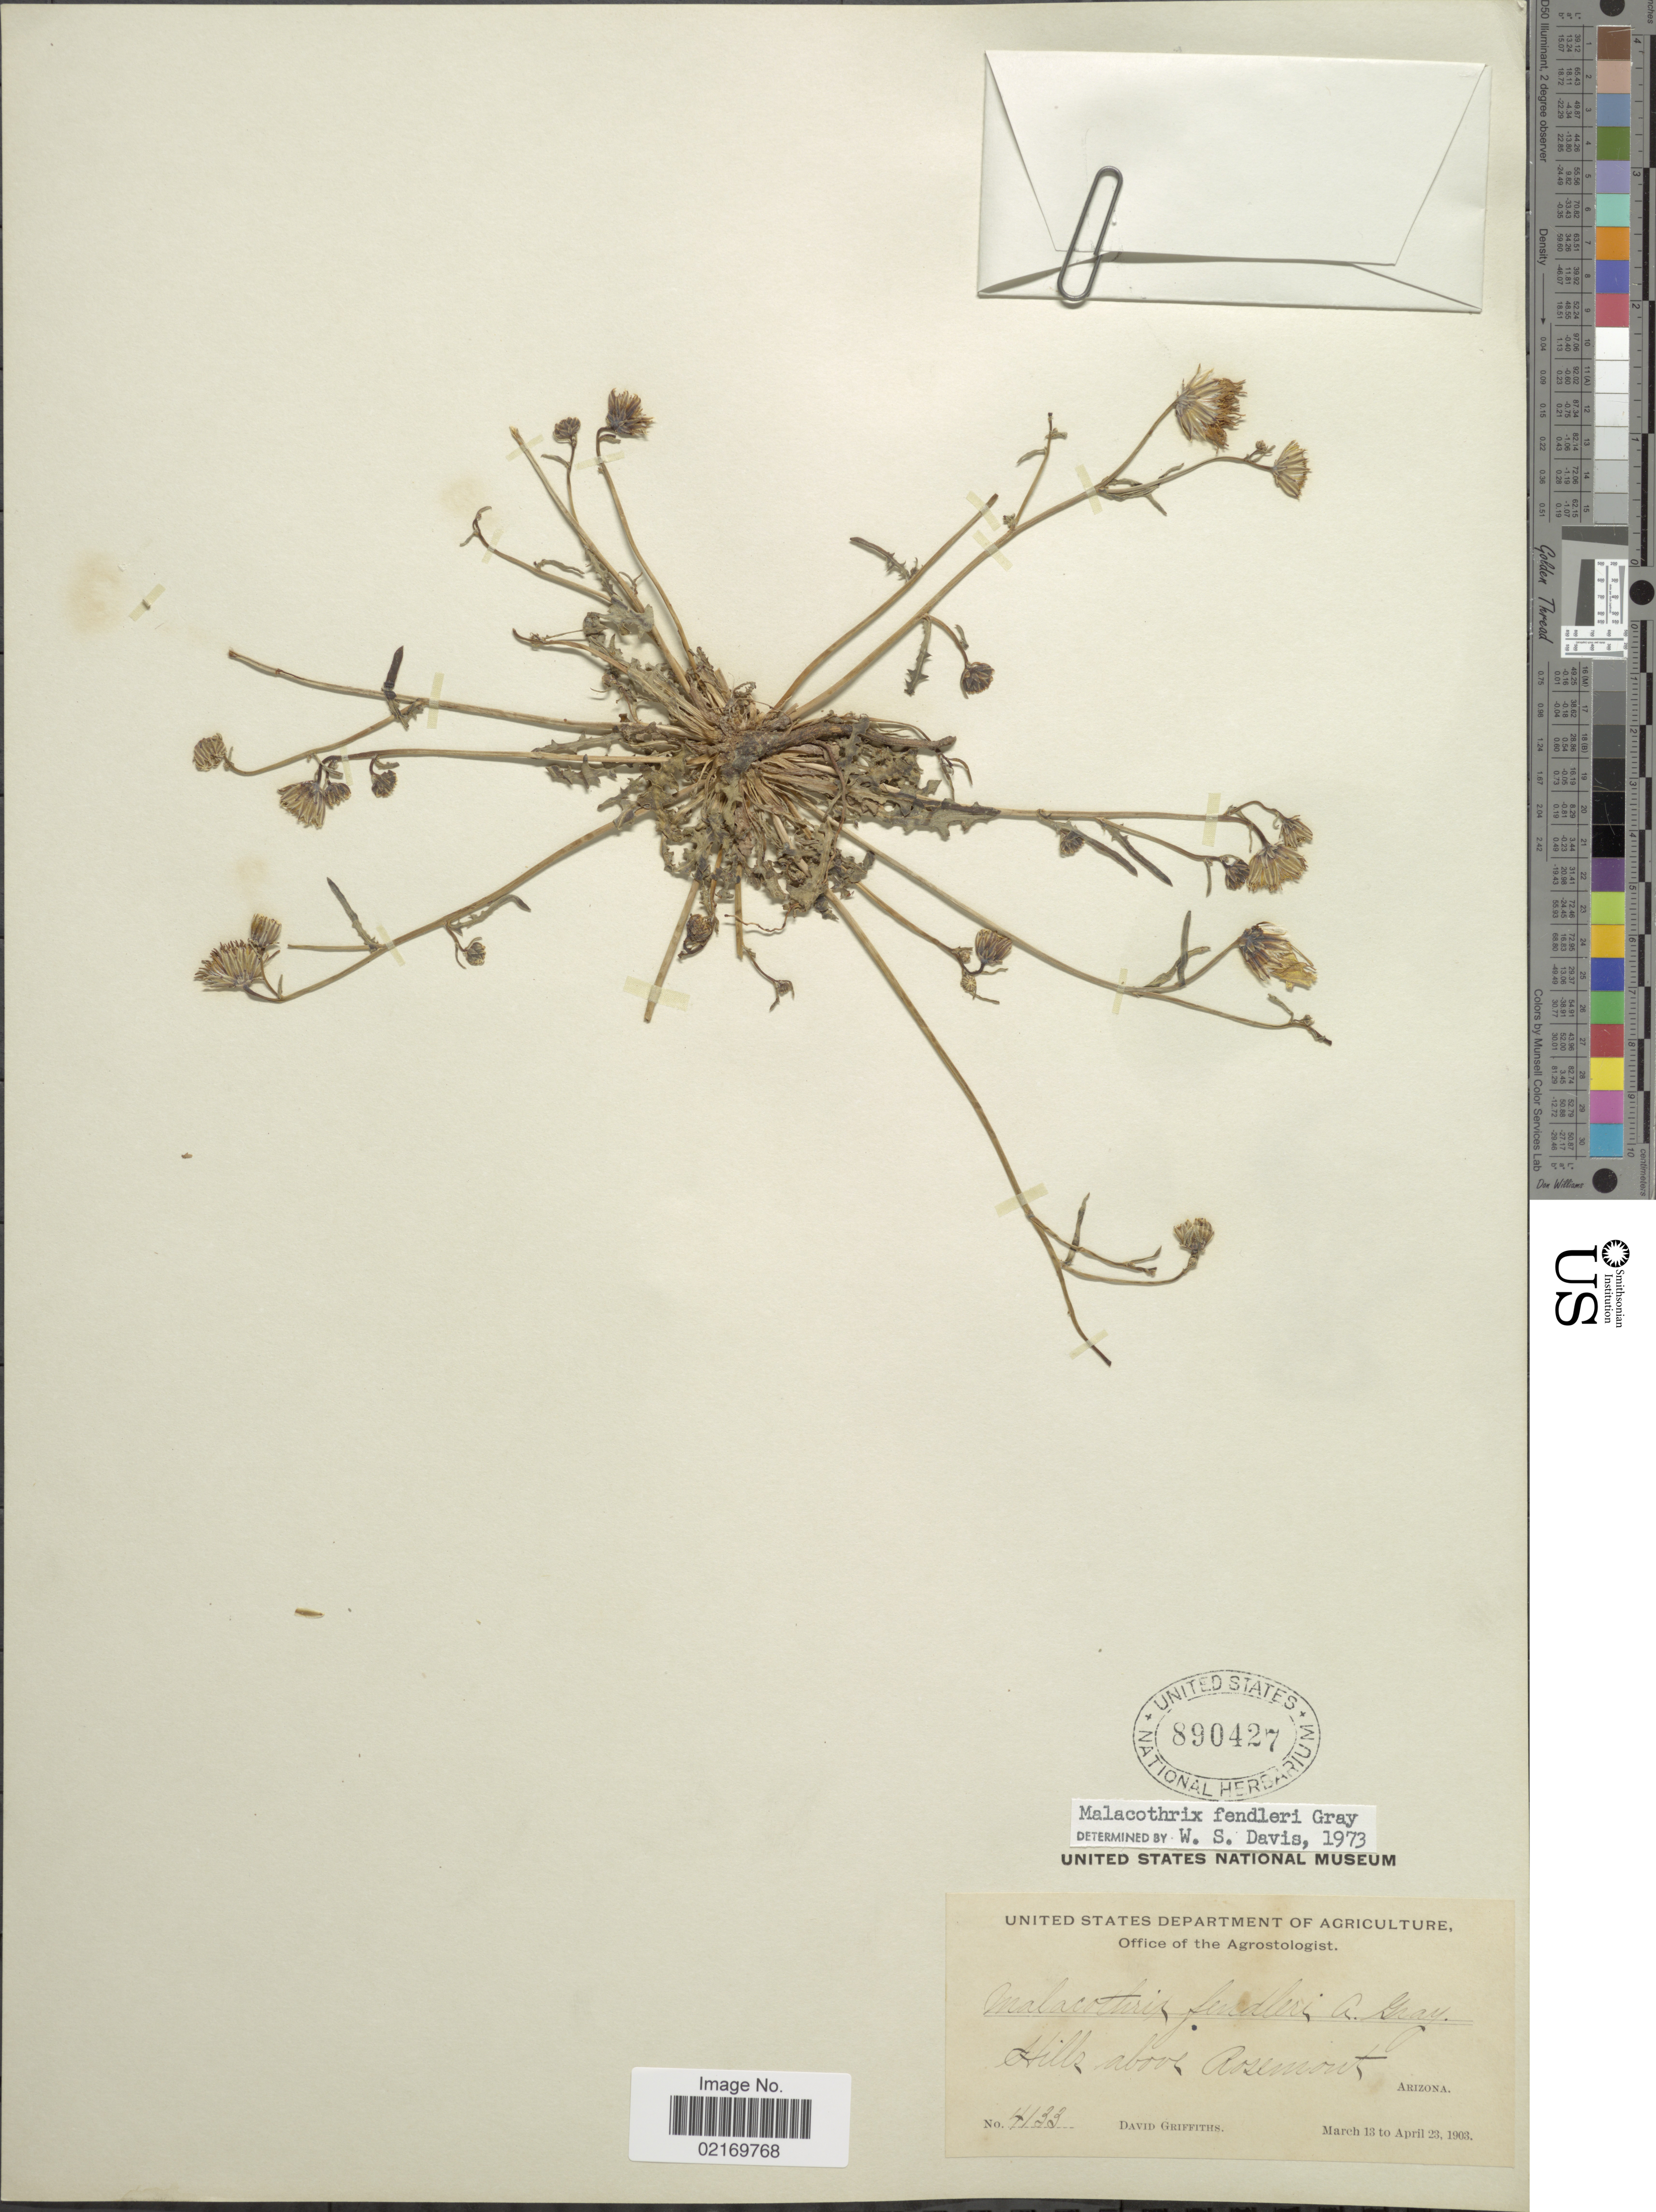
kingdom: Plantae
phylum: Tracheophyta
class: Magnoliopsida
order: Asterales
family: Asteraceae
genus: Malacothrix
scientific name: Malacothrix fendleri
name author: A. Gray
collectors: D. Griffiths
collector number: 4133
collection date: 1903-03-13/1903-04-23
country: United States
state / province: Arizona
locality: Hills above Rosemont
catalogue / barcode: US 890427